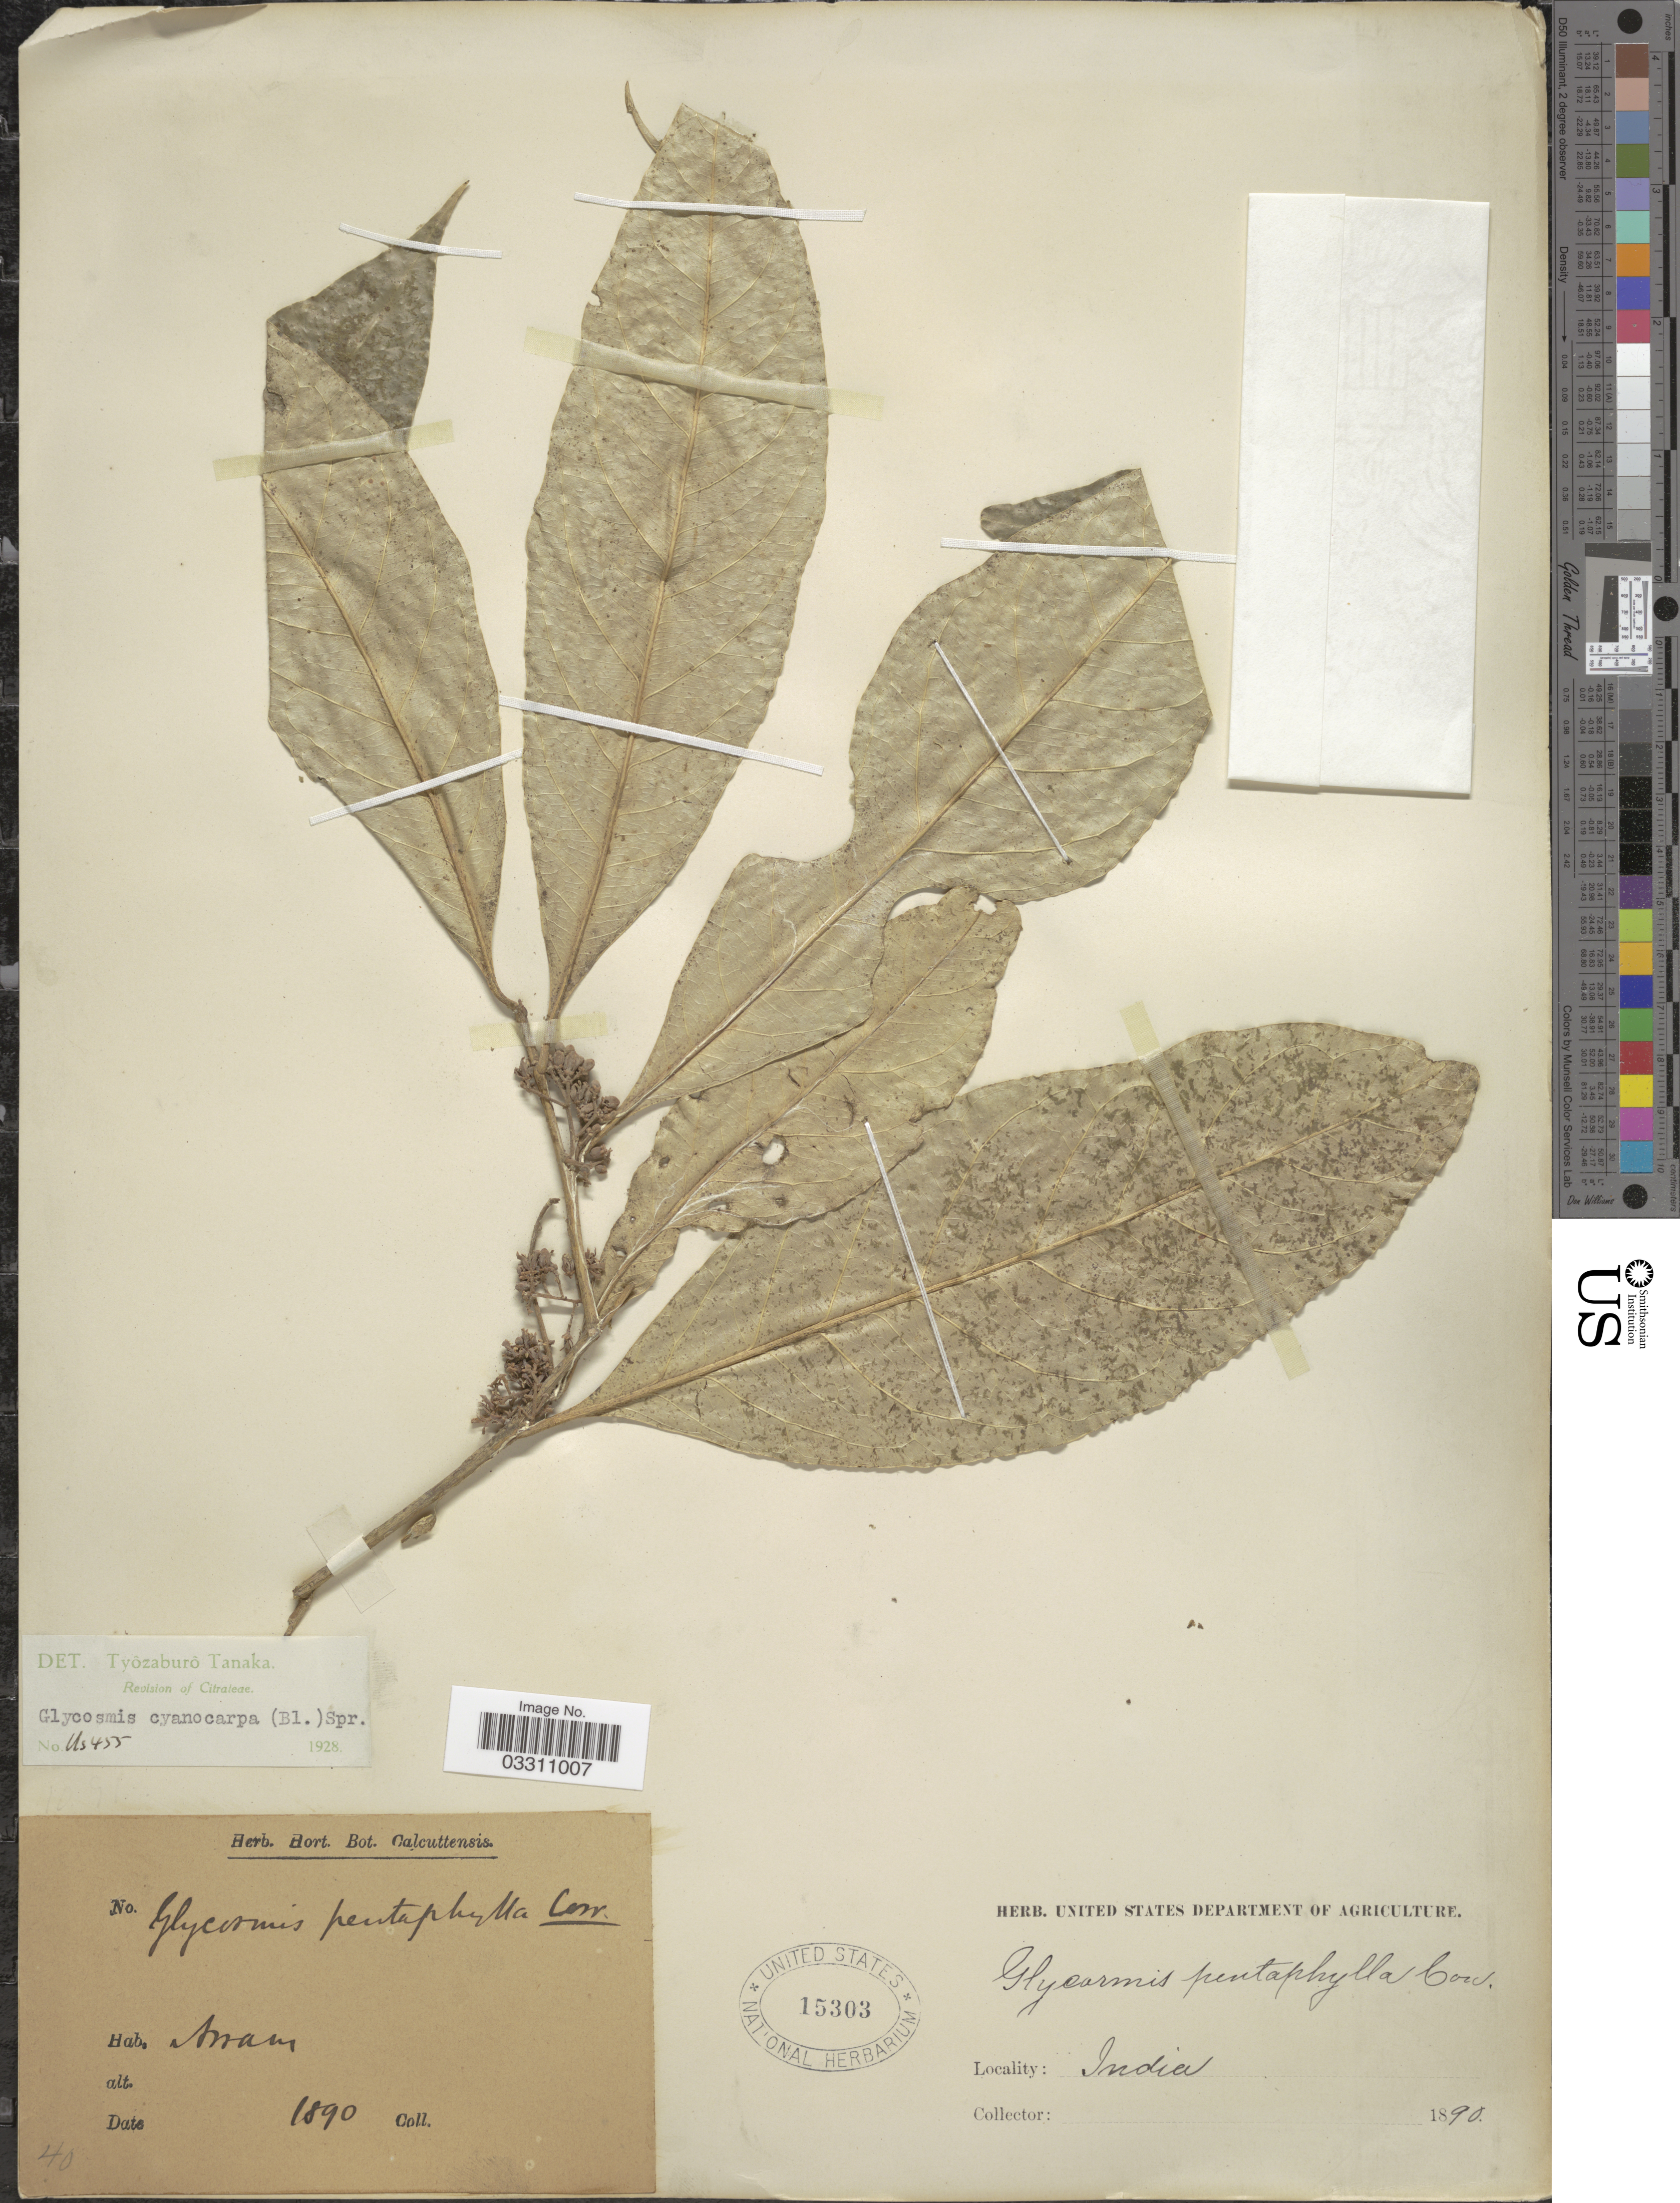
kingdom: Plantae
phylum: Tracheophyta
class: Magnoliopsida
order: Sapindales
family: Rutaceae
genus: Glycosmis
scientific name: Glycosmis cyanocarpa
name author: (Blume) Spreng.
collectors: ex Herb. Hort. Bot. Calcuttensis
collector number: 40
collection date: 1890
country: India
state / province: Assam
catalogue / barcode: US 15303